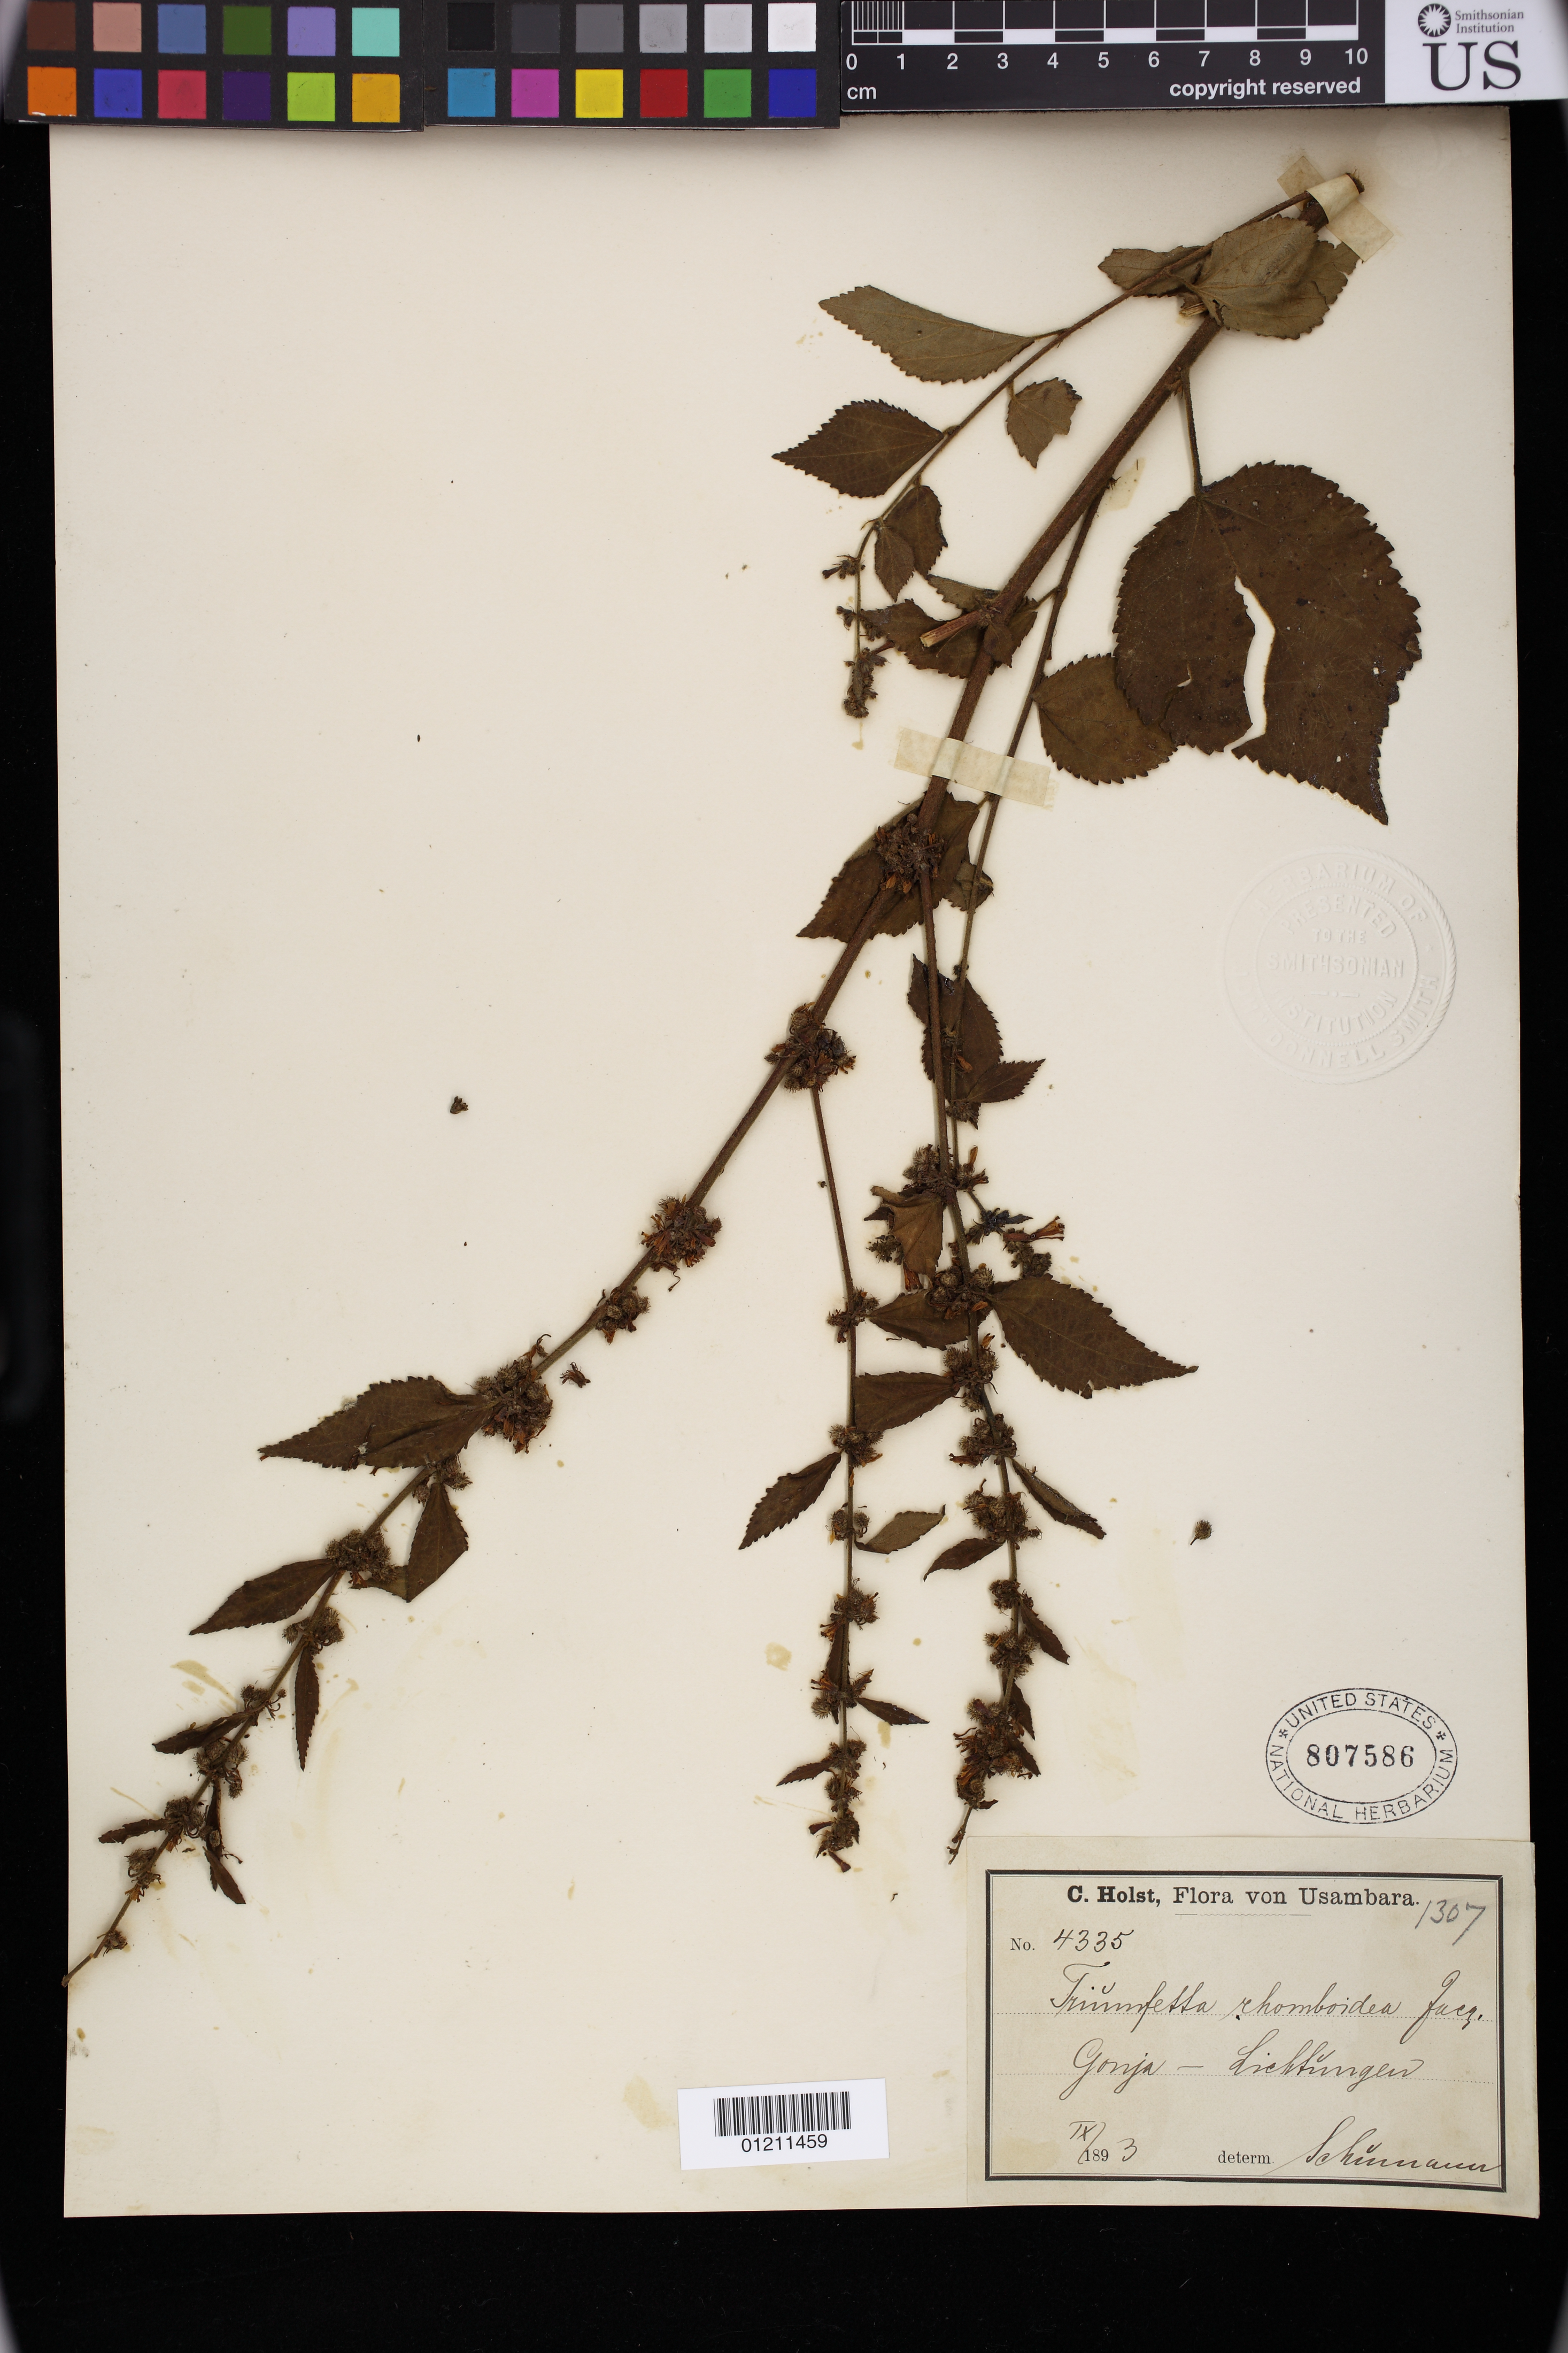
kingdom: Plantae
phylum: Tracheophyta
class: Magnoliopsida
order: Malvales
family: Malvaceae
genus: Triumfetta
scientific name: Triumfetta rhomboidea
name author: Jacq.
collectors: C. H. Holst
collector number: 4335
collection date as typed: Sep 1893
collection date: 1893-09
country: Tanzania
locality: Usambara: Gonja - Lichtungen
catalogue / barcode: US 807586